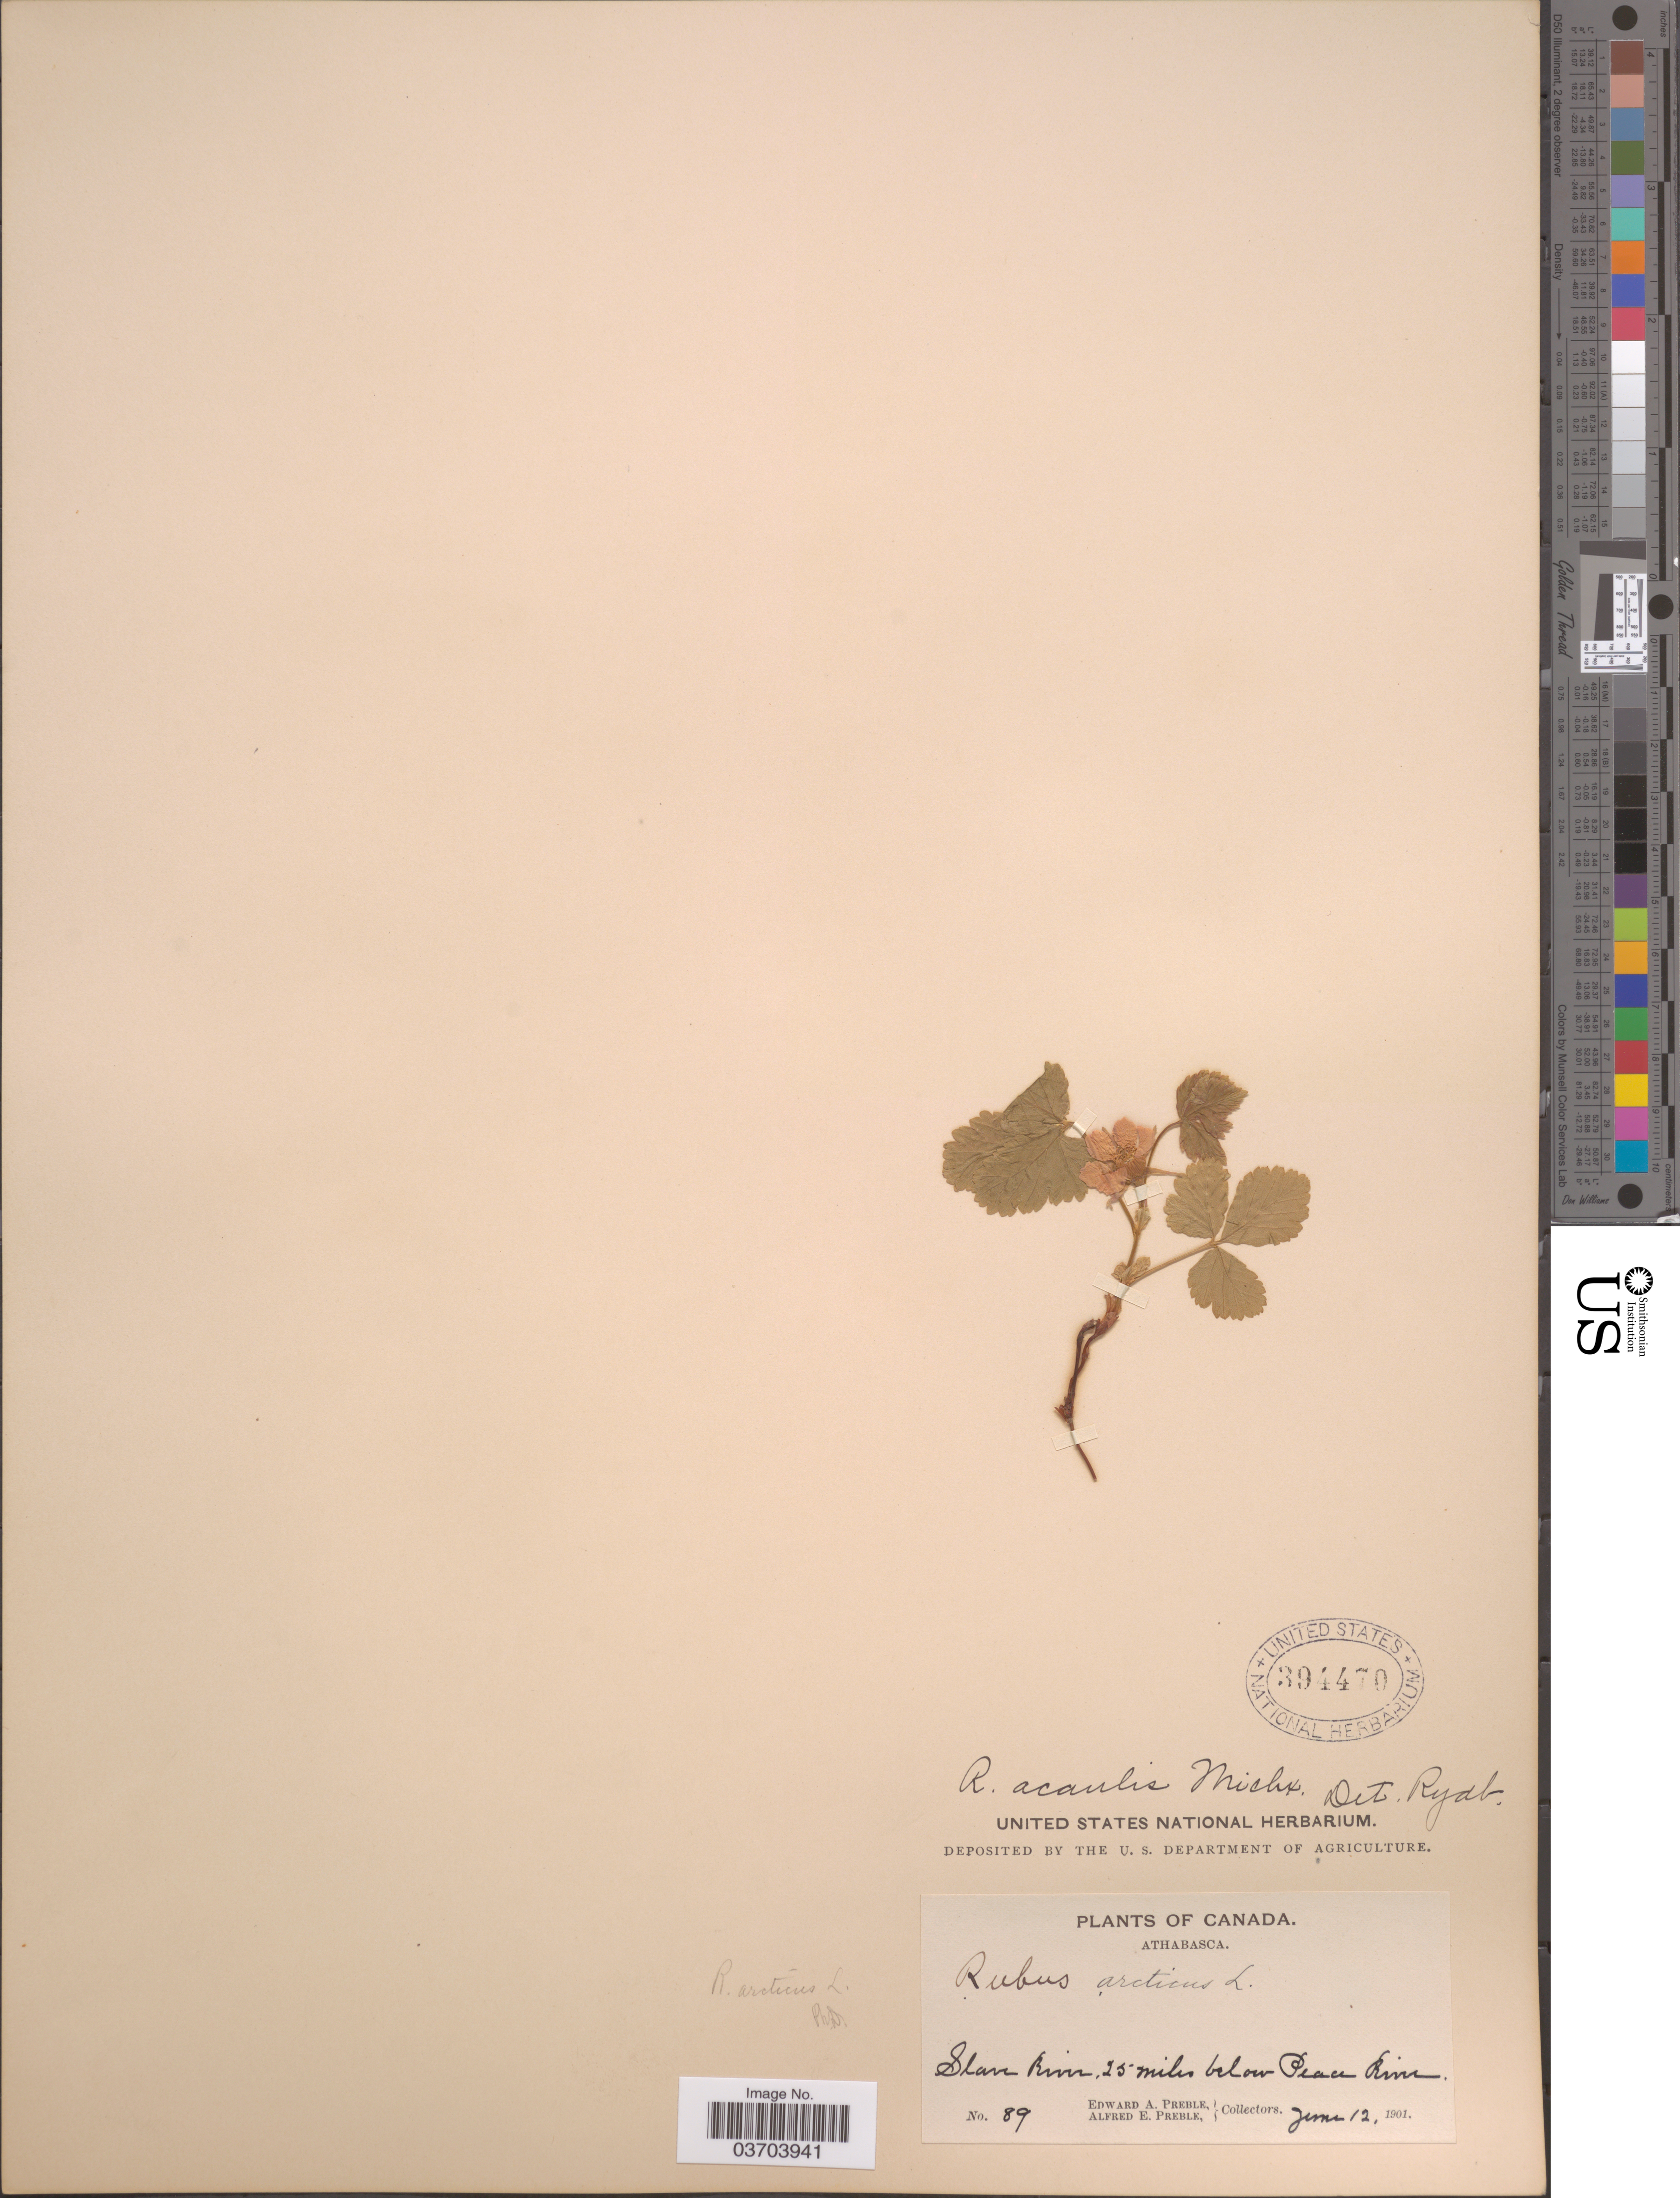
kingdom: Plantae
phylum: Tracheophyta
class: Magnoliopsida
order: Rosales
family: Rosaceae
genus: Rubus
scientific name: Rubus acaulis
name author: Michx.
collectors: E. Preble & A. Preble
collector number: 89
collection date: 1901-06-12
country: Canada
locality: Athabasca. Slave River, 25 miles below Peace River.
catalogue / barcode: US 394470